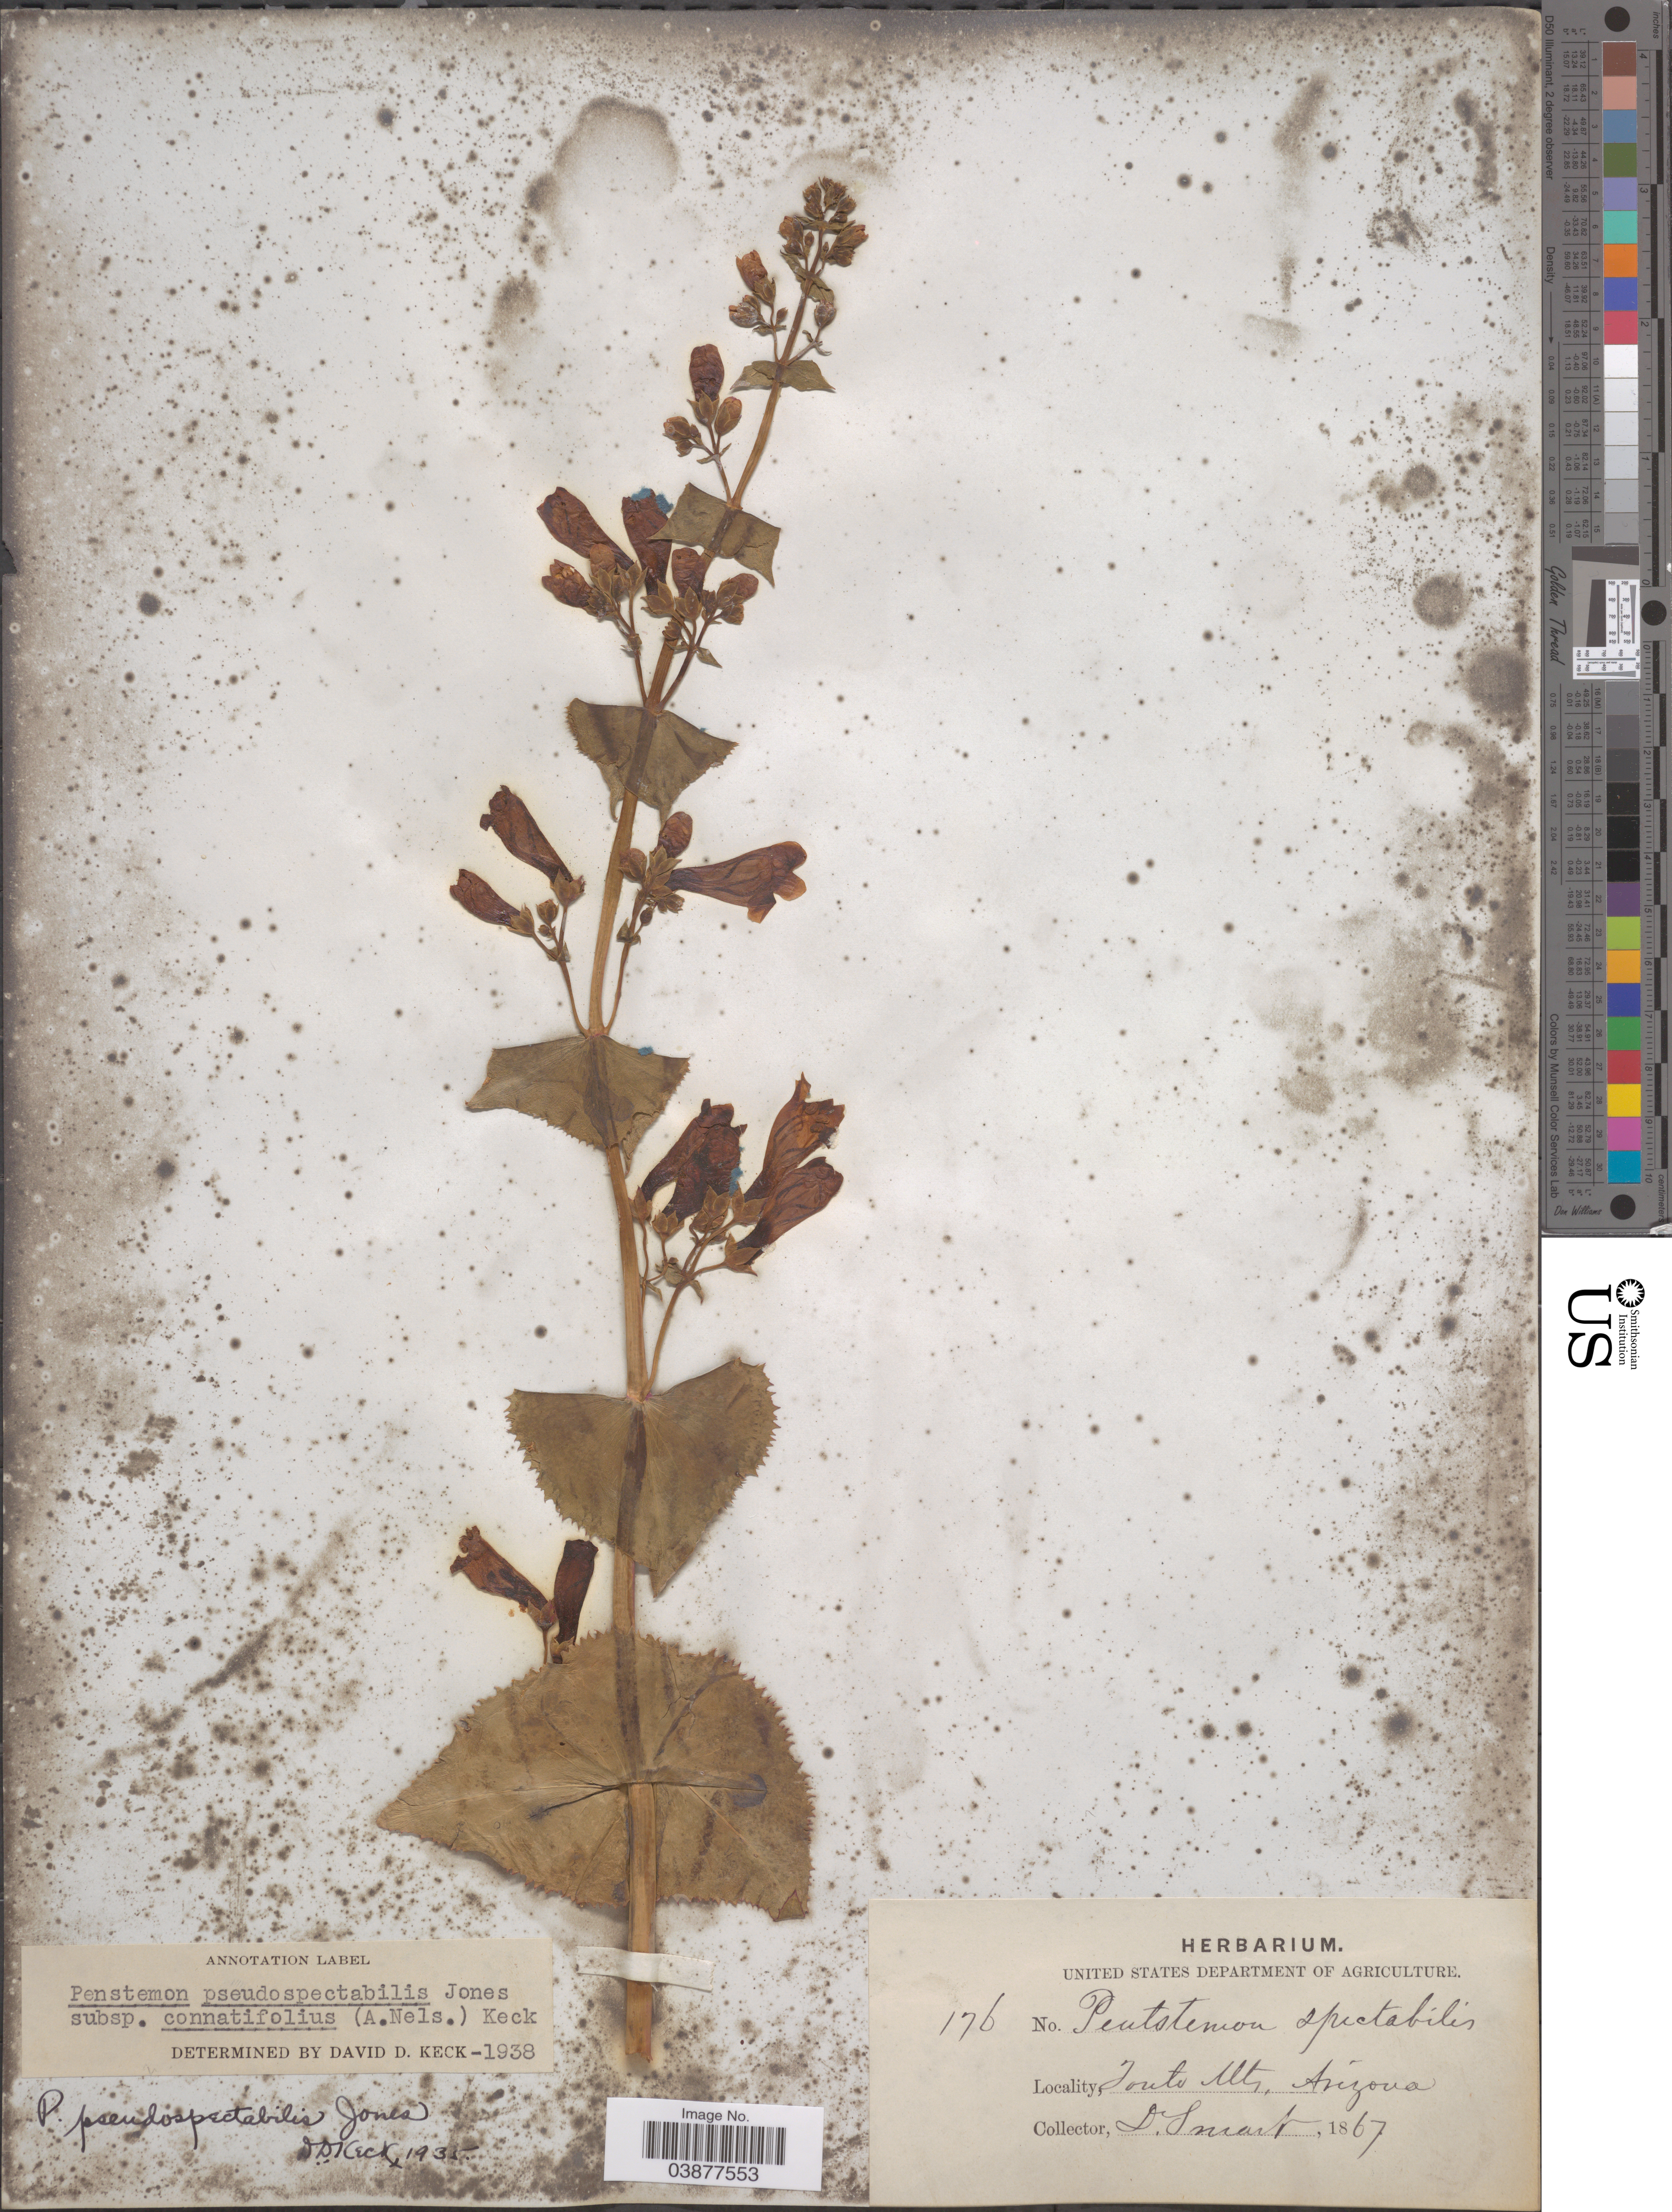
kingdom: Plantae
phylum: Tracheophyta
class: Magnoliopsida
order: Lamiales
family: Plantaginaceae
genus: Penstemon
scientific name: Penstemon pseudospectabilis var. connatifolius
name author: (A. Nelson) D.D. Keck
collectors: -. Smart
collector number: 176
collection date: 1867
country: United States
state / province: Arizona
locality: Tonto Mts.